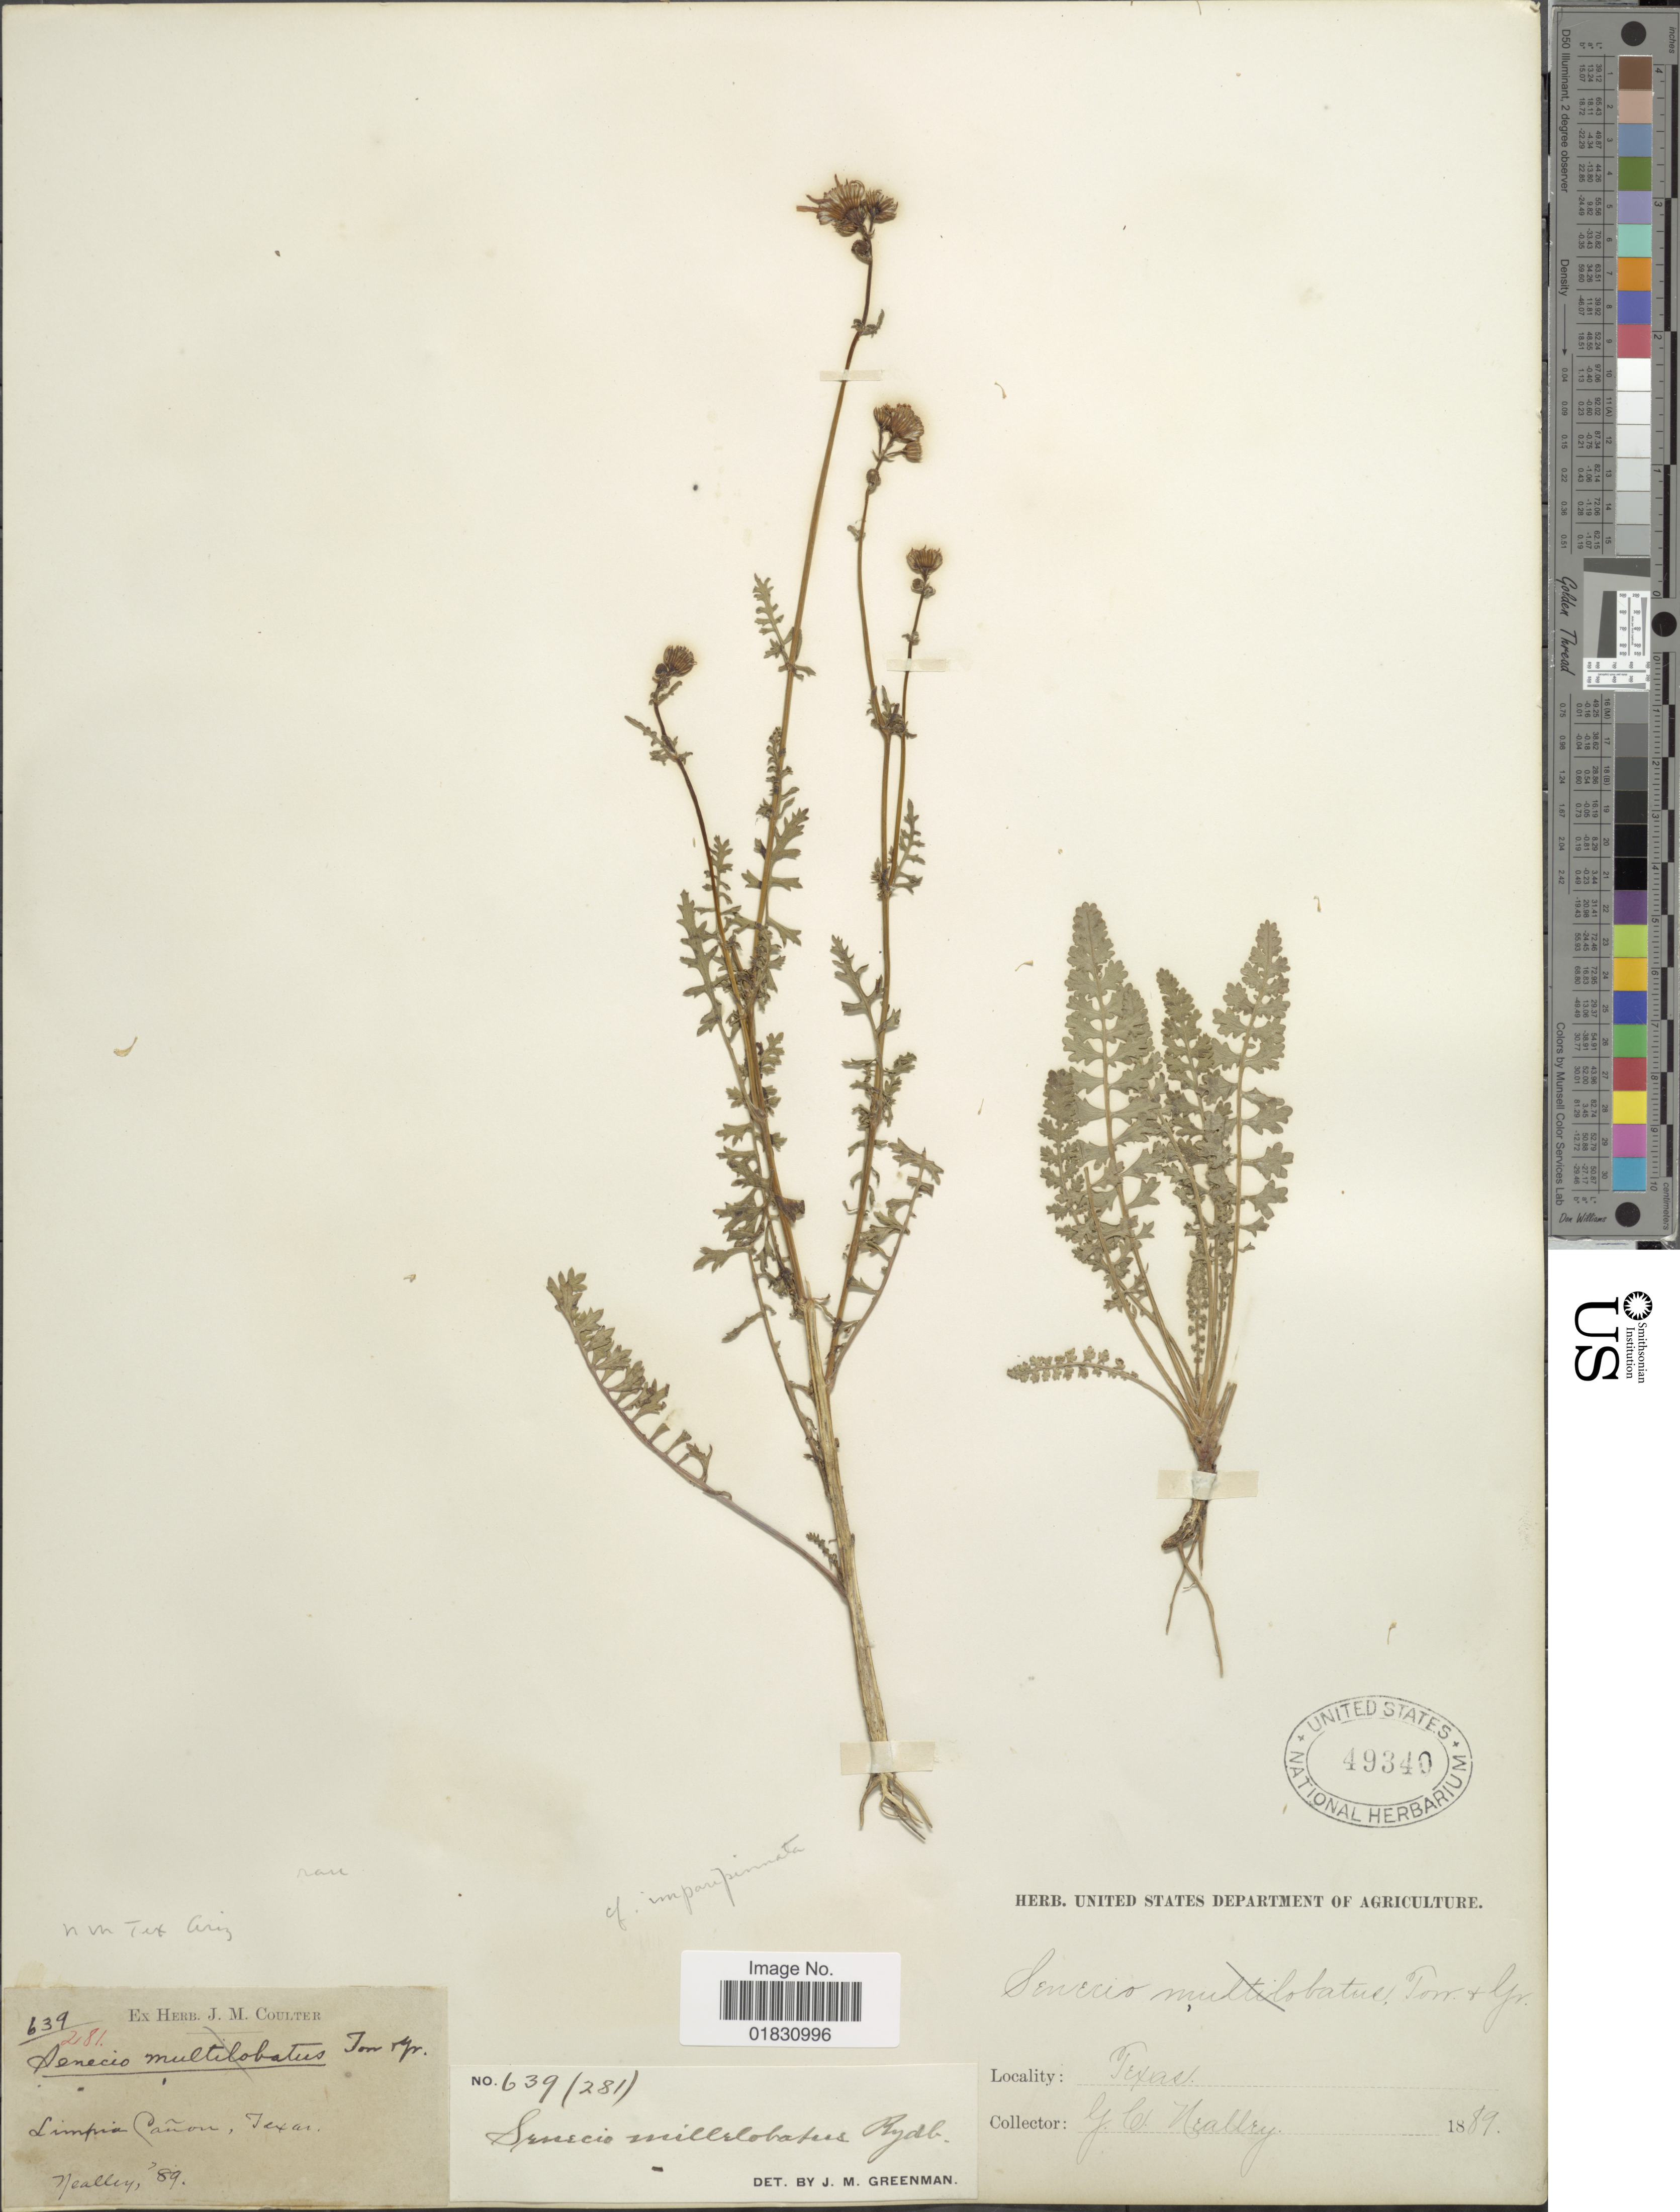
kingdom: Plantae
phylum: Tracheophyta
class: Magnoliopsida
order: Asterales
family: Asteraceae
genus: Packera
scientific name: Packera millelobata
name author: (Rydb.) W.A. Weber & Á. Löve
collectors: G. C. Nealley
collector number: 639/281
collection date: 1889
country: United States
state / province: Texas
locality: Limpia Canon, Texas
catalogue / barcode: US 49340